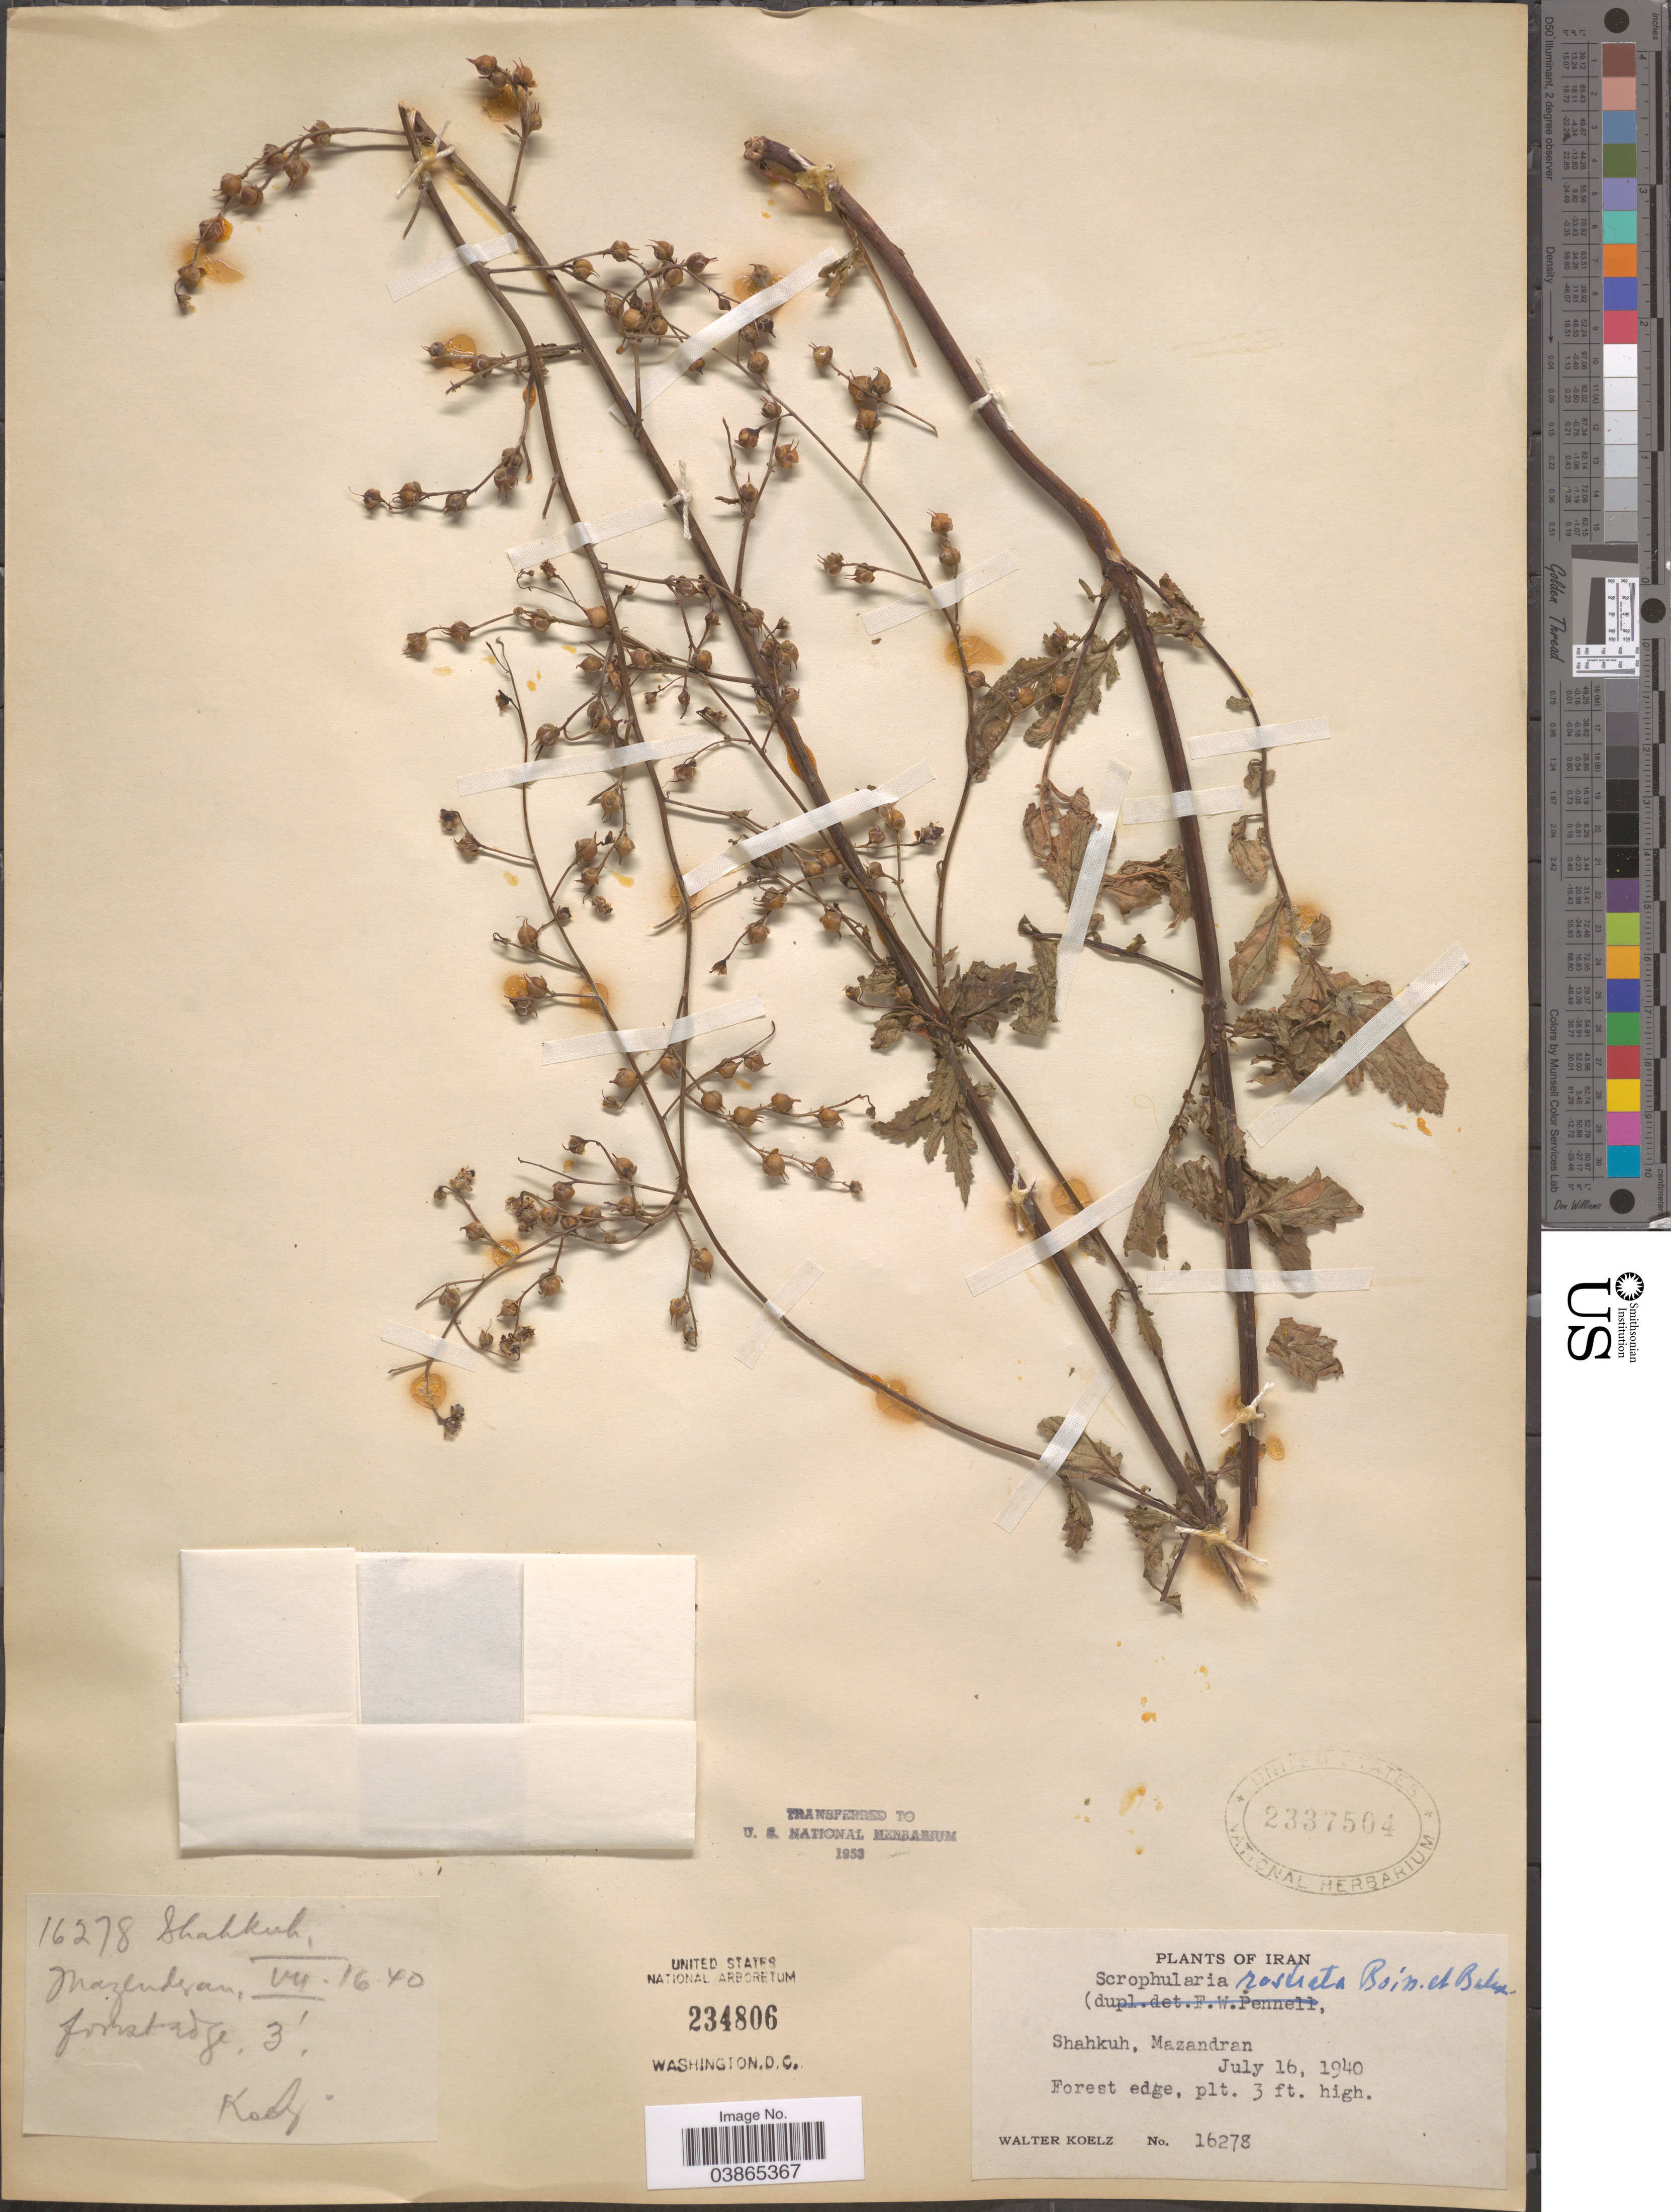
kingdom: Plantae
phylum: Tracheophyta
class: Magnoliopsida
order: Lamiales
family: Scrophulariaceae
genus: Scrophularia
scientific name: Scrophularia rostrata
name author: Boiss. & Buhse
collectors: W. N. Koelz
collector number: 16278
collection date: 1940-07-16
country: Iran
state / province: Mazandaran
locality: Shahkuh.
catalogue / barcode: US 2337504